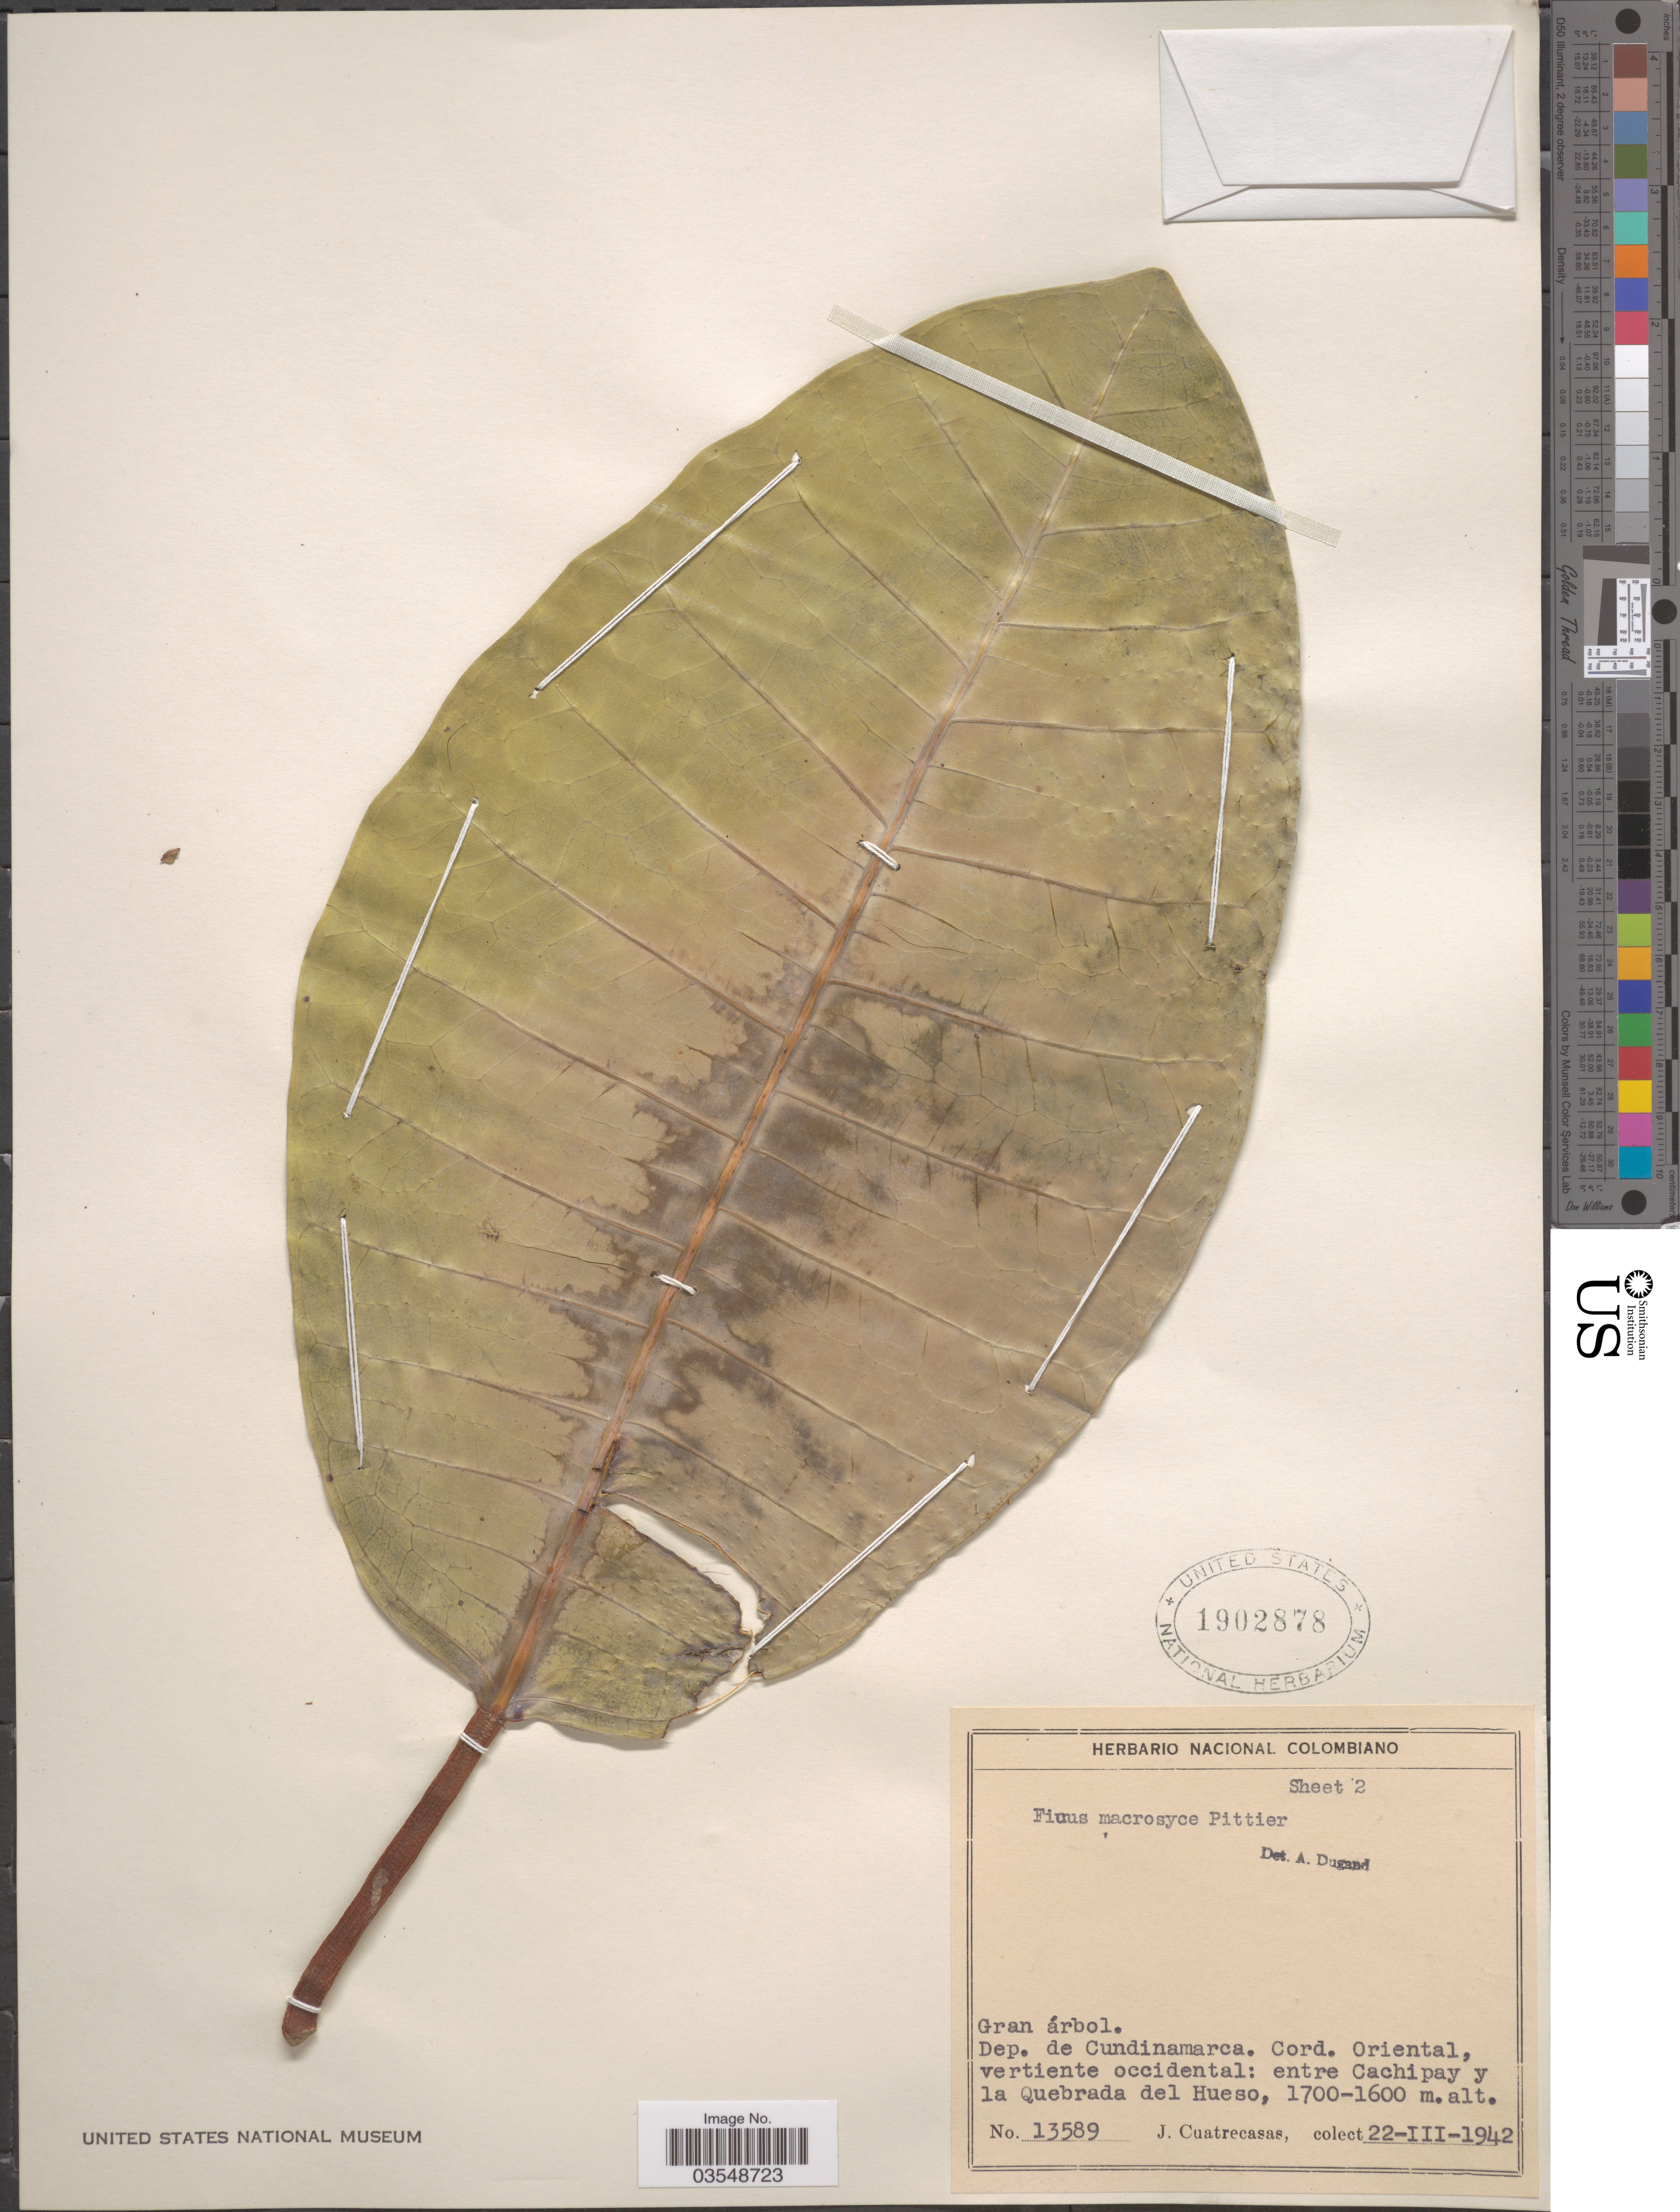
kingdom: Plantae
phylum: Tracheophyta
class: Magnoliopsida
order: Rosales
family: Moraceae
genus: Ficus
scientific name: Ficus macrosyce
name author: Pittier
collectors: J. Cuatrecasas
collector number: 13589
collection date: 1942-03-22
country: Colombia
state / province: Cundinamarca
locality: Dep. Cundinamarca. Cord. Oriental, vertiente occidental: entra Cachipay y la Quebrada del Hueso.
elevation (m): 1600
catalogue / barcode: US 1902878